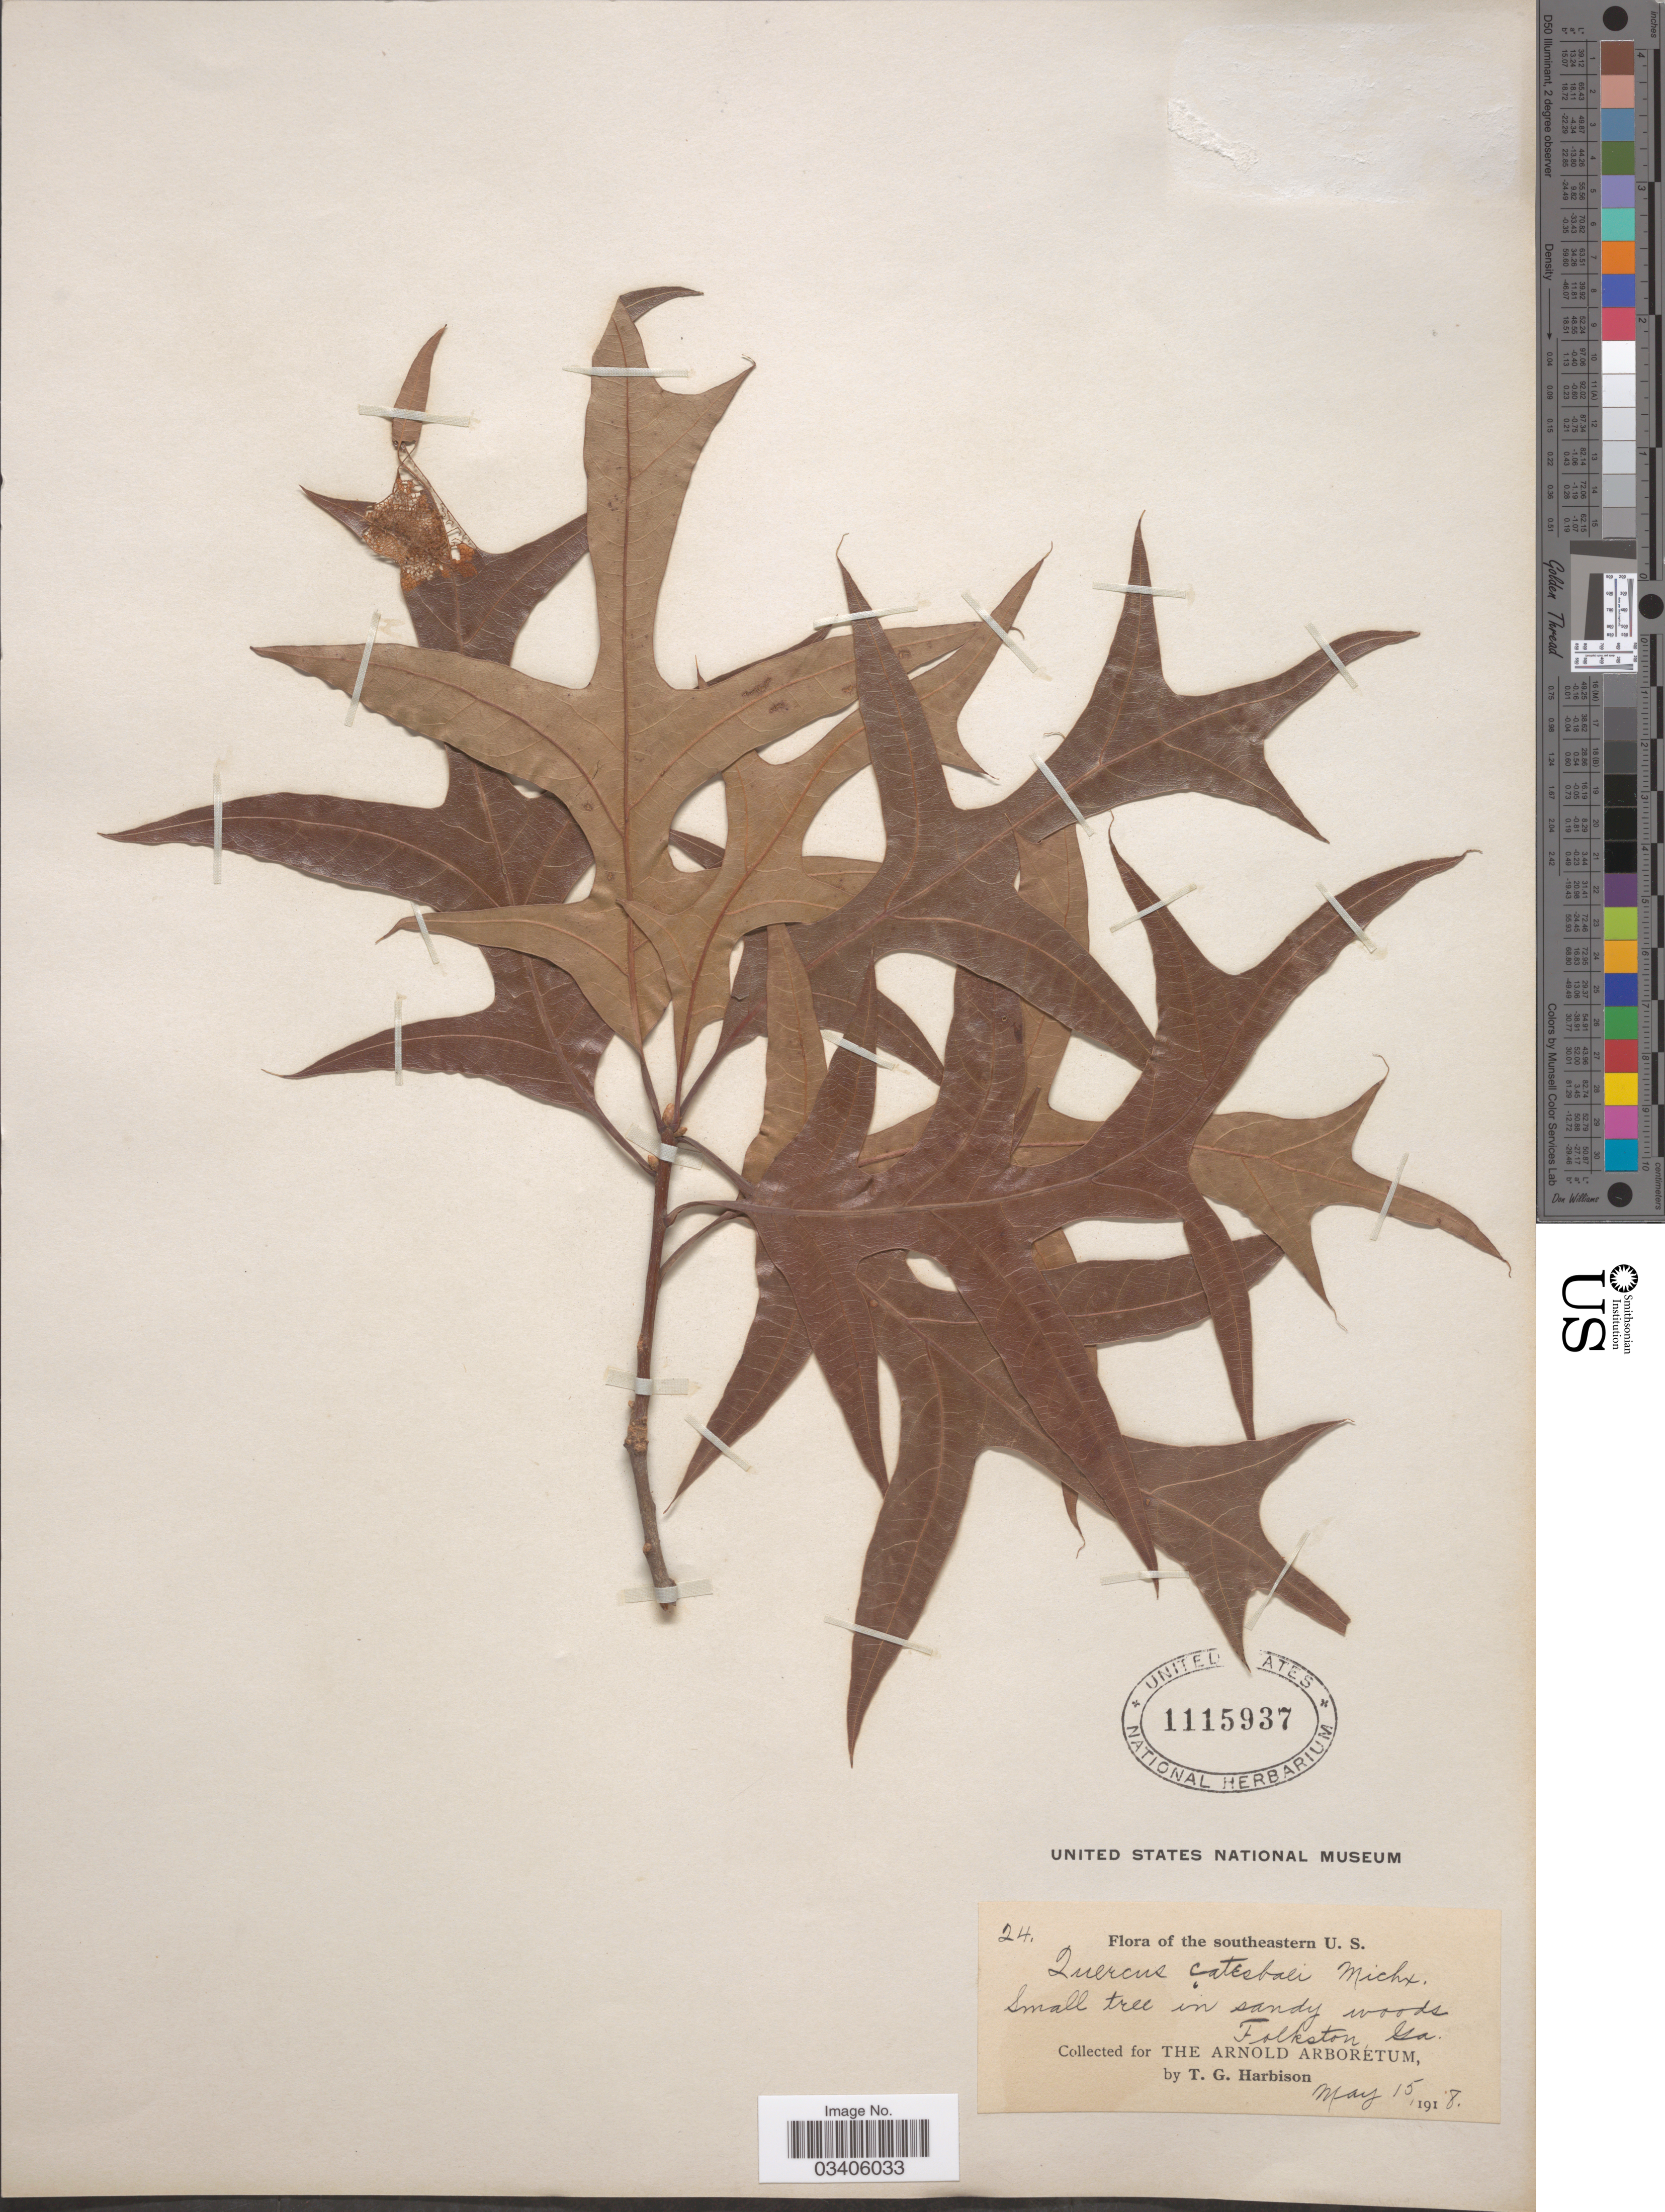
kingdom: Plantae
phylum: Tracheophyta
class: Magnoliopsida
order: Fagales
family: Fagaceae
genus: Quercus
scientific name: Quercus laevis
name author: Walter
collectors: T. Harbison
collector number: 24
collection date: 1918-05-15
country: United States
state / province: Georgia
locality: The Southeastern U. S. Folkston.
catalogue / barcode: US 1115937